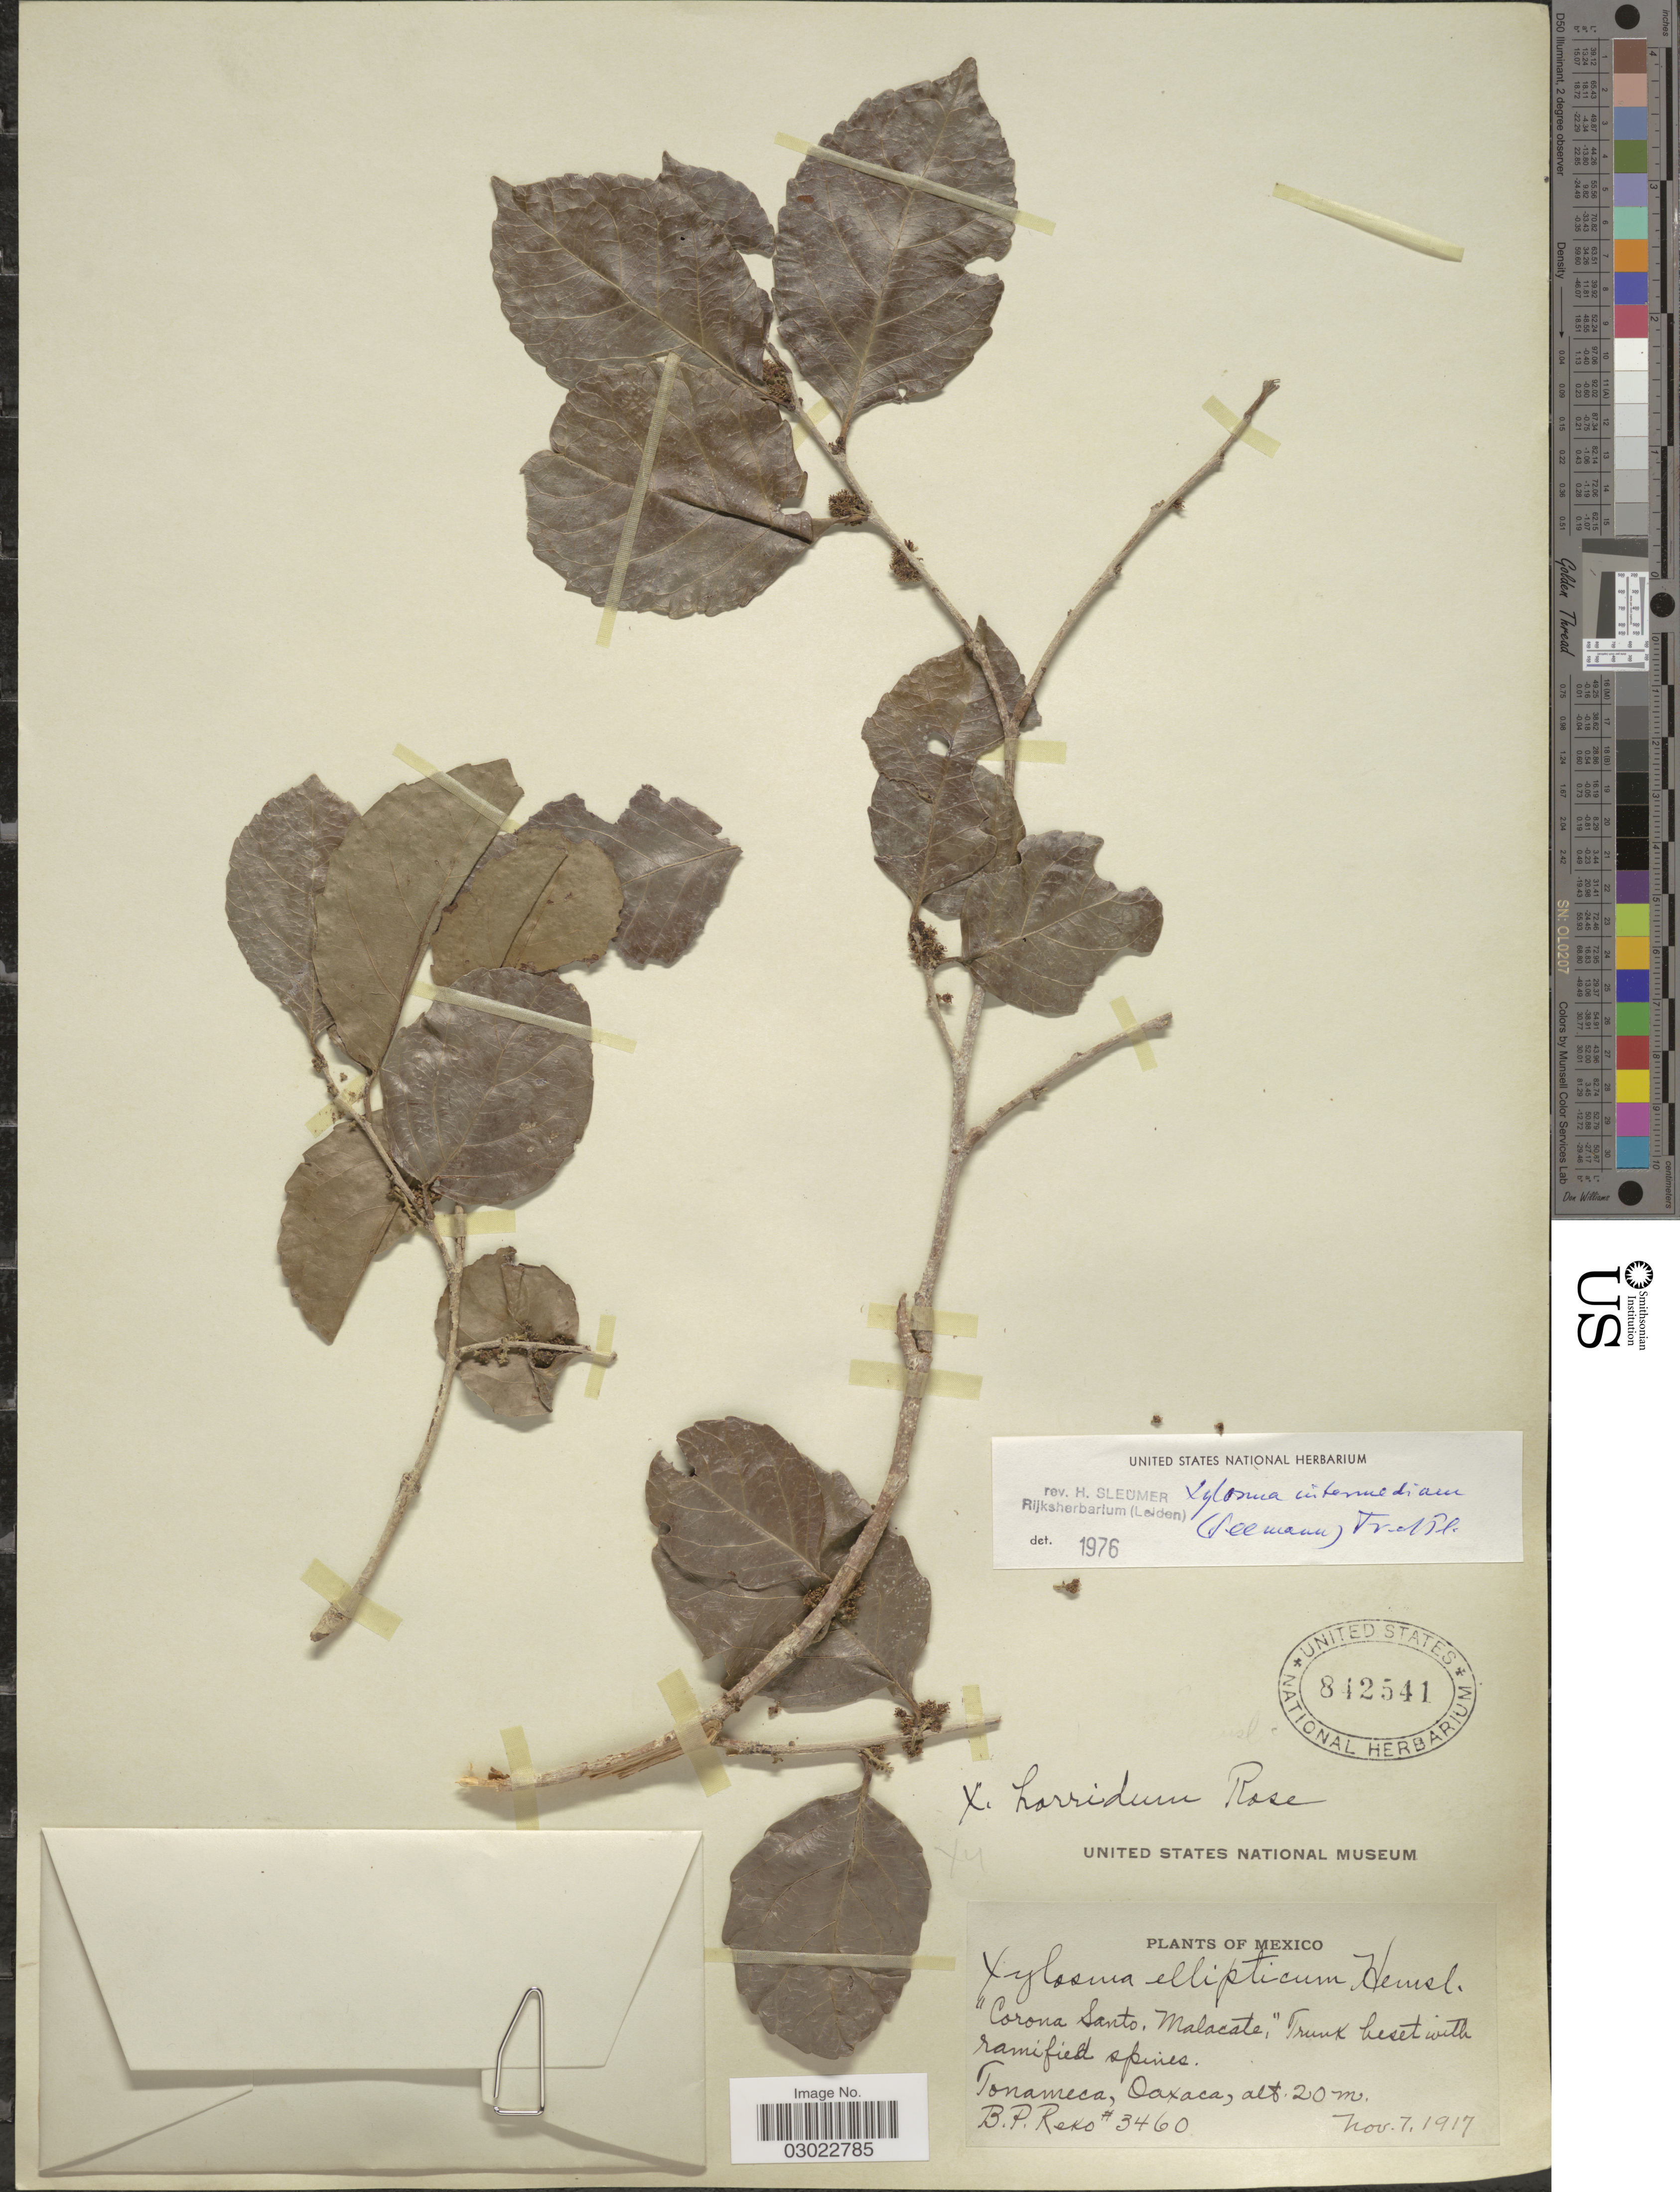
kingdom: Plantae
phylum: Tracheophyta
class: Magnoliopsida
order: Malpighiales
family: Salicaceae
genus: Xylosma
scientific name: Xylosma horrida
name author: Rose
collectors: B. P. Reko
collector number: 3460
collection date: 1917-11-07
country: Mexico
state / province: Oaxaca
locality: Corona Santo, Malacate,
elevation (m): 20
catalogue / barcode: US 842541